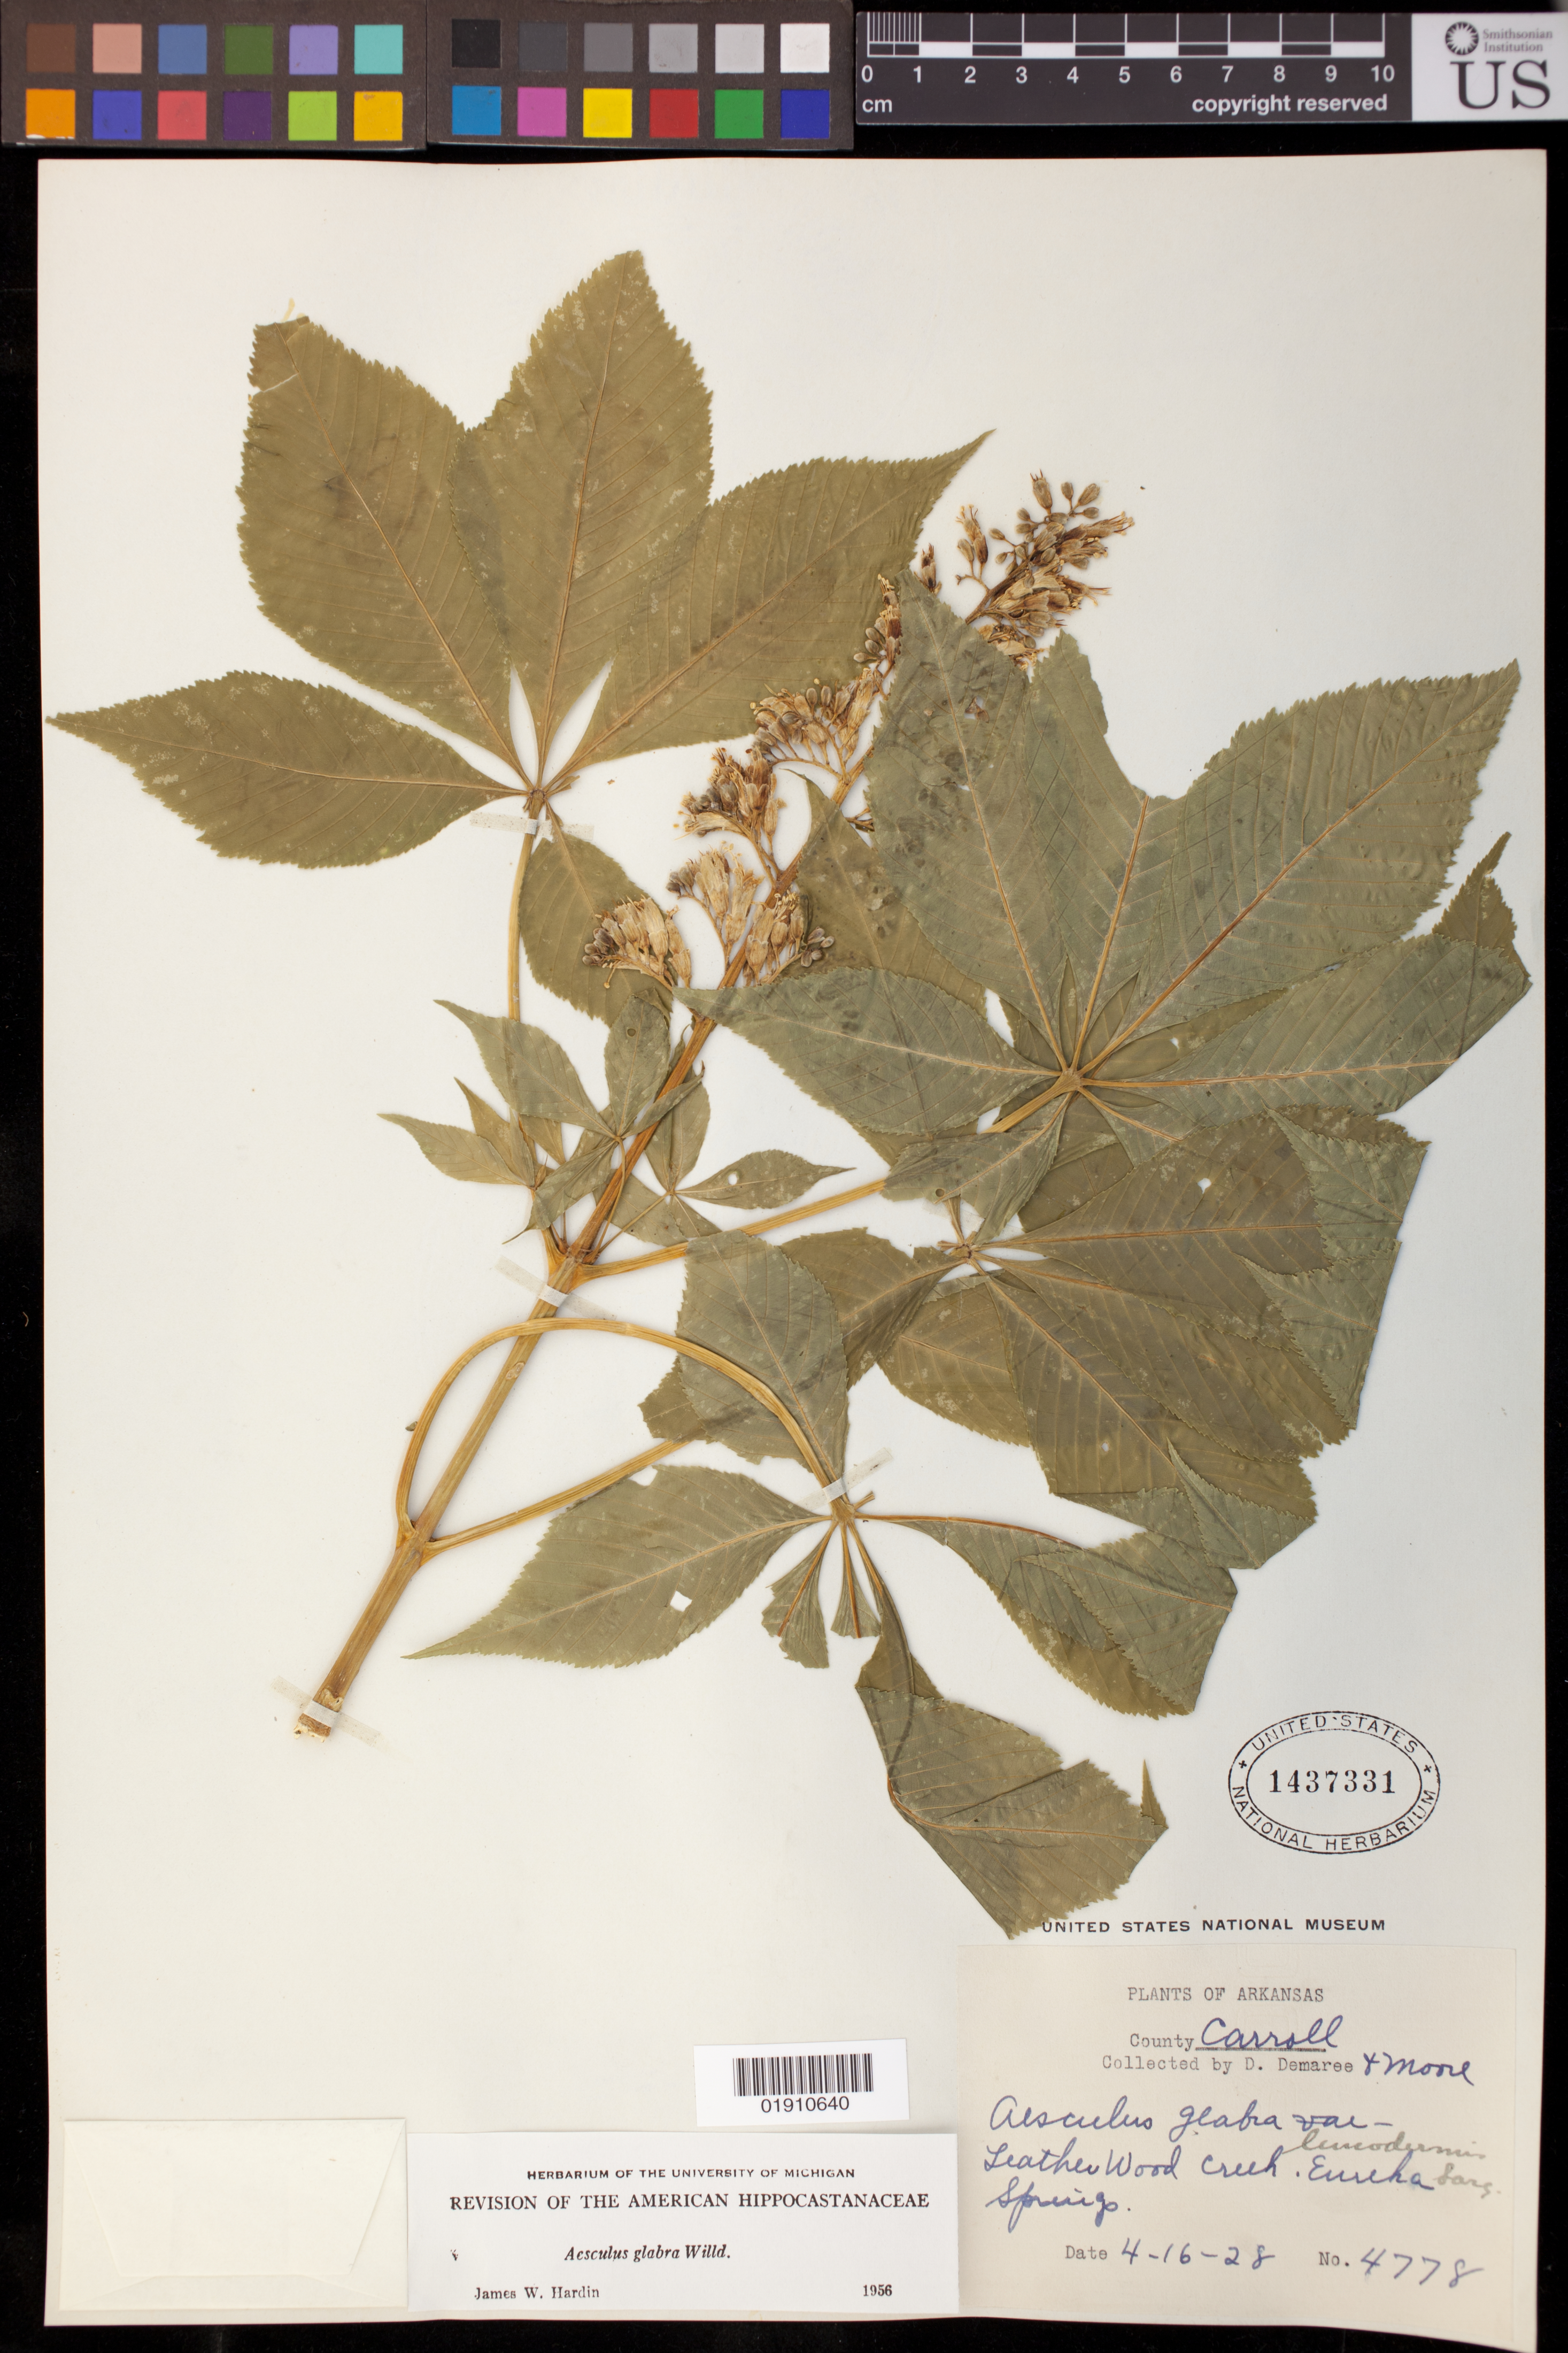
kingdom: Plantae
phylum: Tracheophyta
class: Magnoliopsida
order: Sapindales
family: Sapindaceae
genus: Aesculus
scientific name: Aesculus glabra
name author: Willd.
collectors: D. Demaree & -. Moore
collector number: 4778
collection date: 1928-04-16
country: United States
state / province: Arkansas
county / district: Carroll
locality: Leather Wood Creek. Eureka Springs.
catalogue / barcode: US 1437331